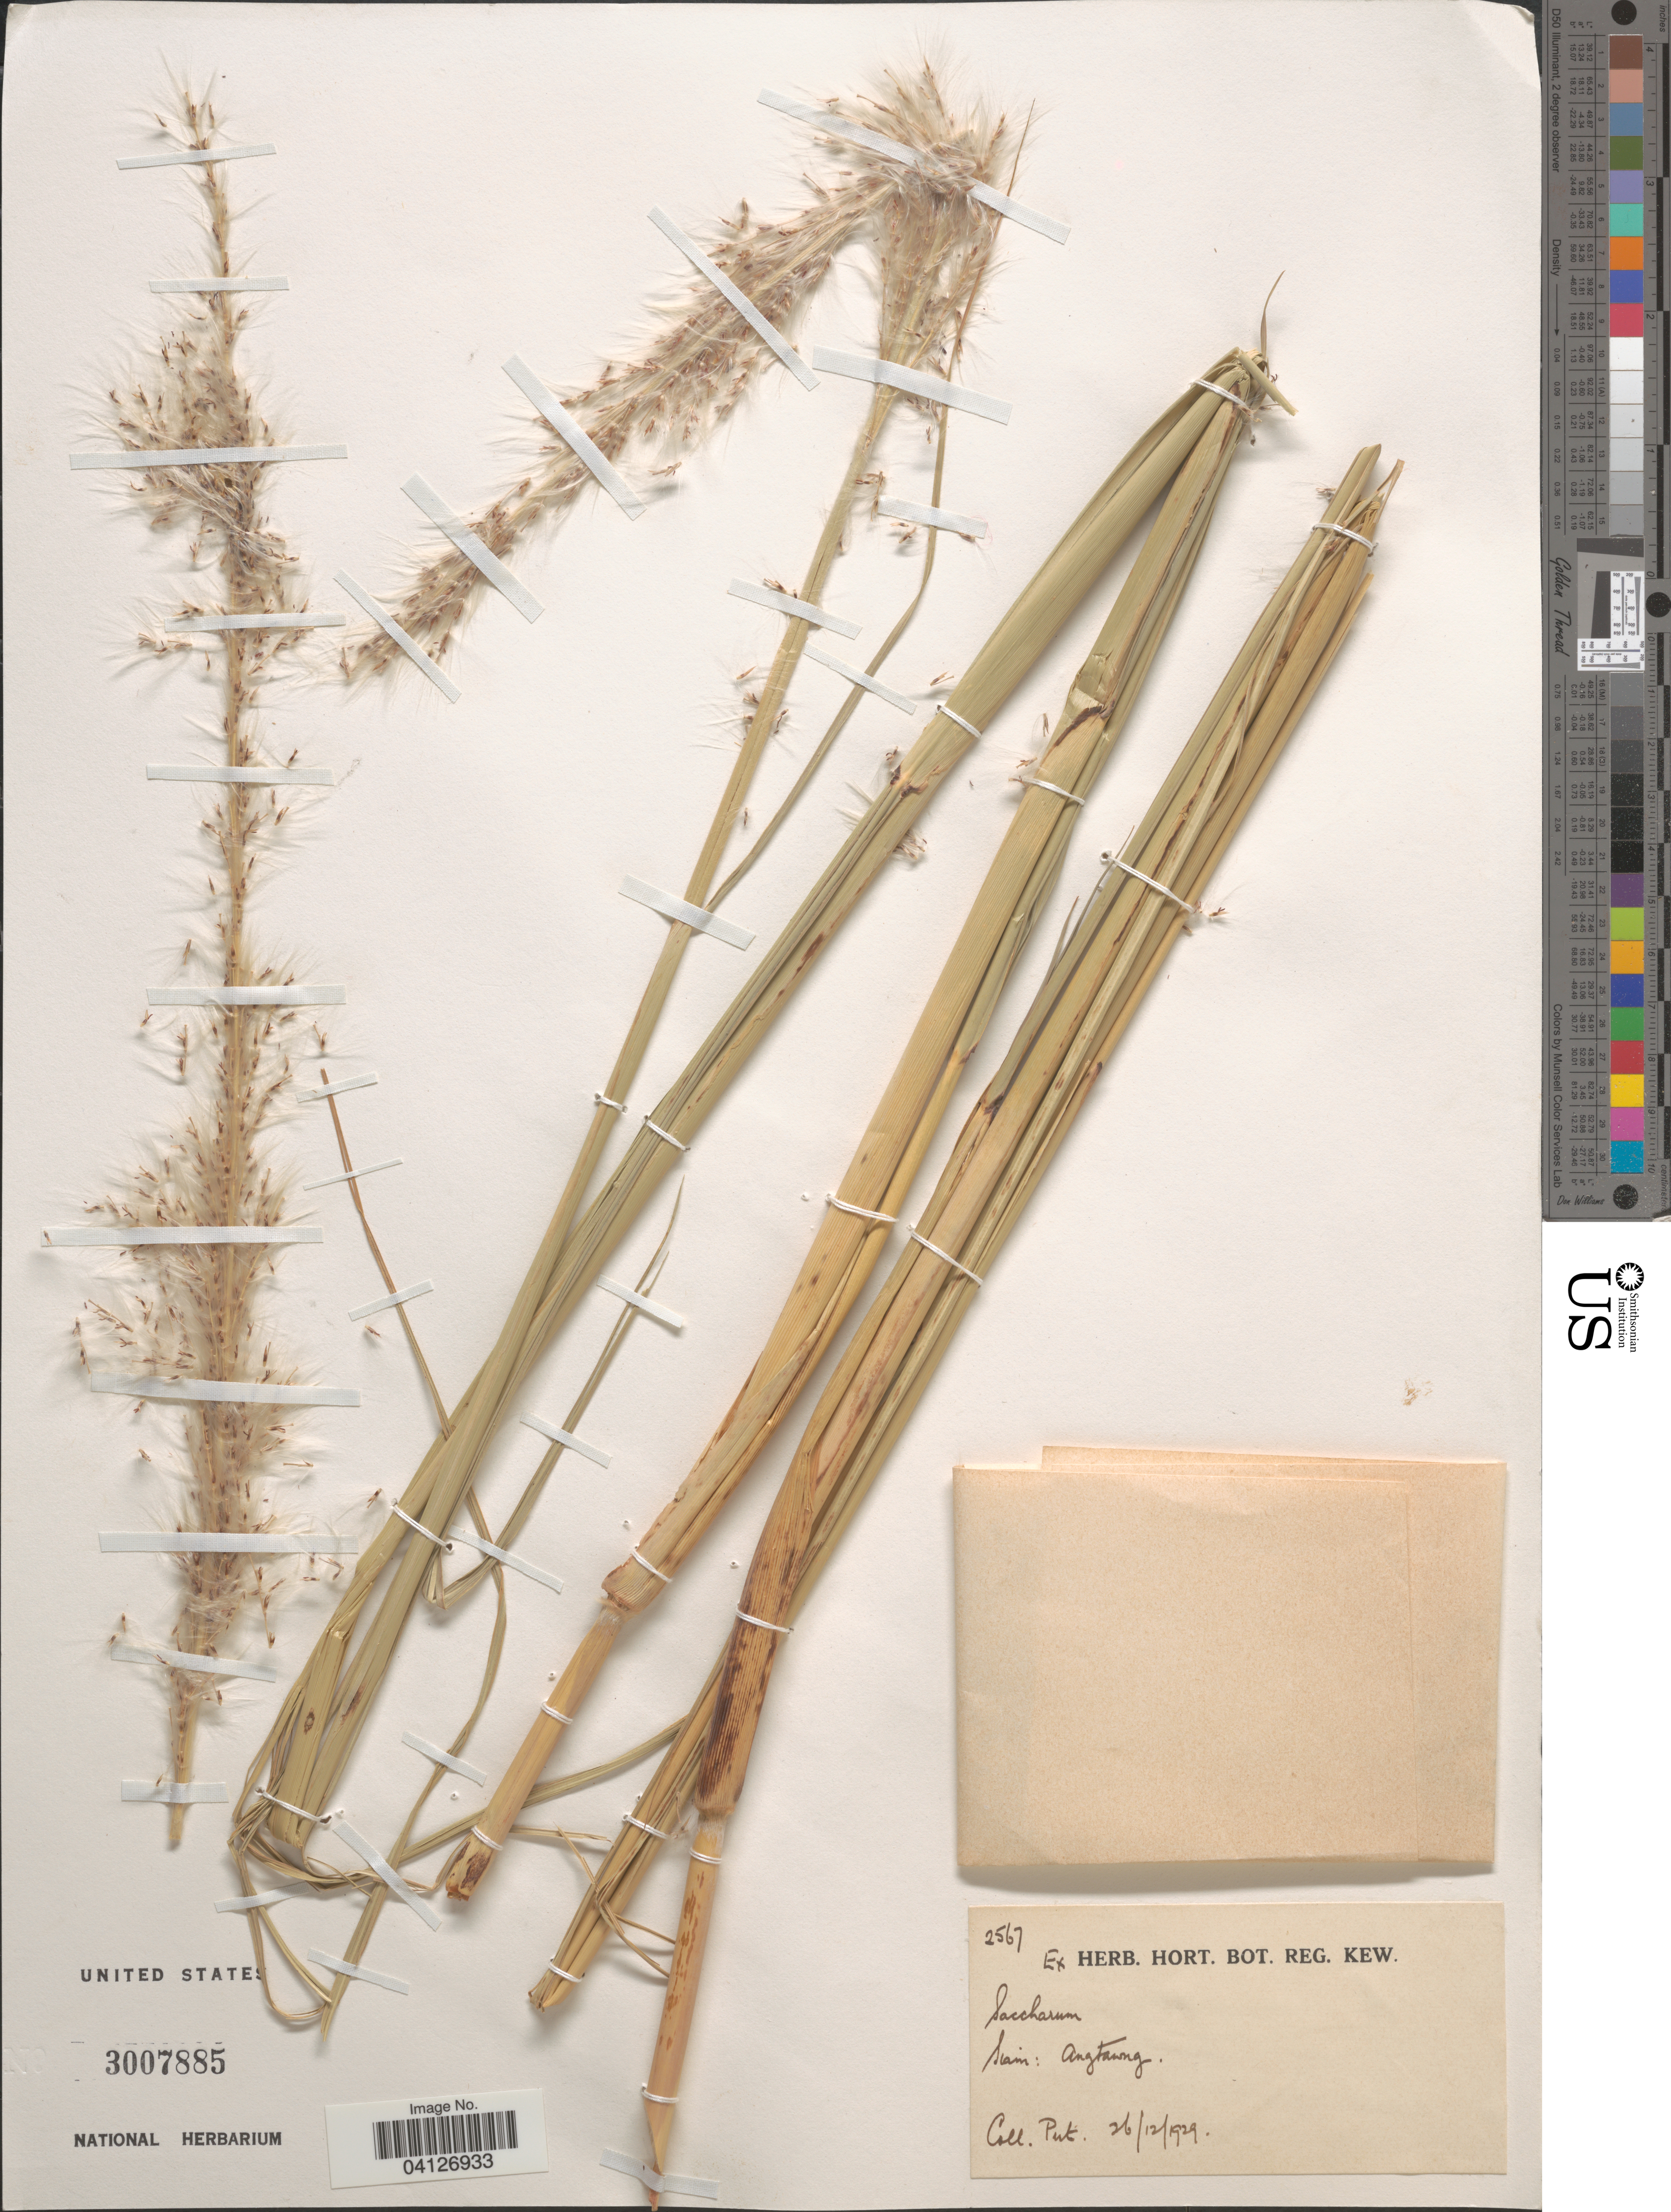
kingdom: Plantae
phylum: Tracheophyta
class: Liliopsida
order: Poales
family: Poaceae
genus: Saccharum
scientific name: Saccharum sp.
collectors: -. Put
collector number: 2567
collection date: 1929-12-26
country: Thailand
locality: Siam: Angtawang.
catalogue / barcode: US 3007885